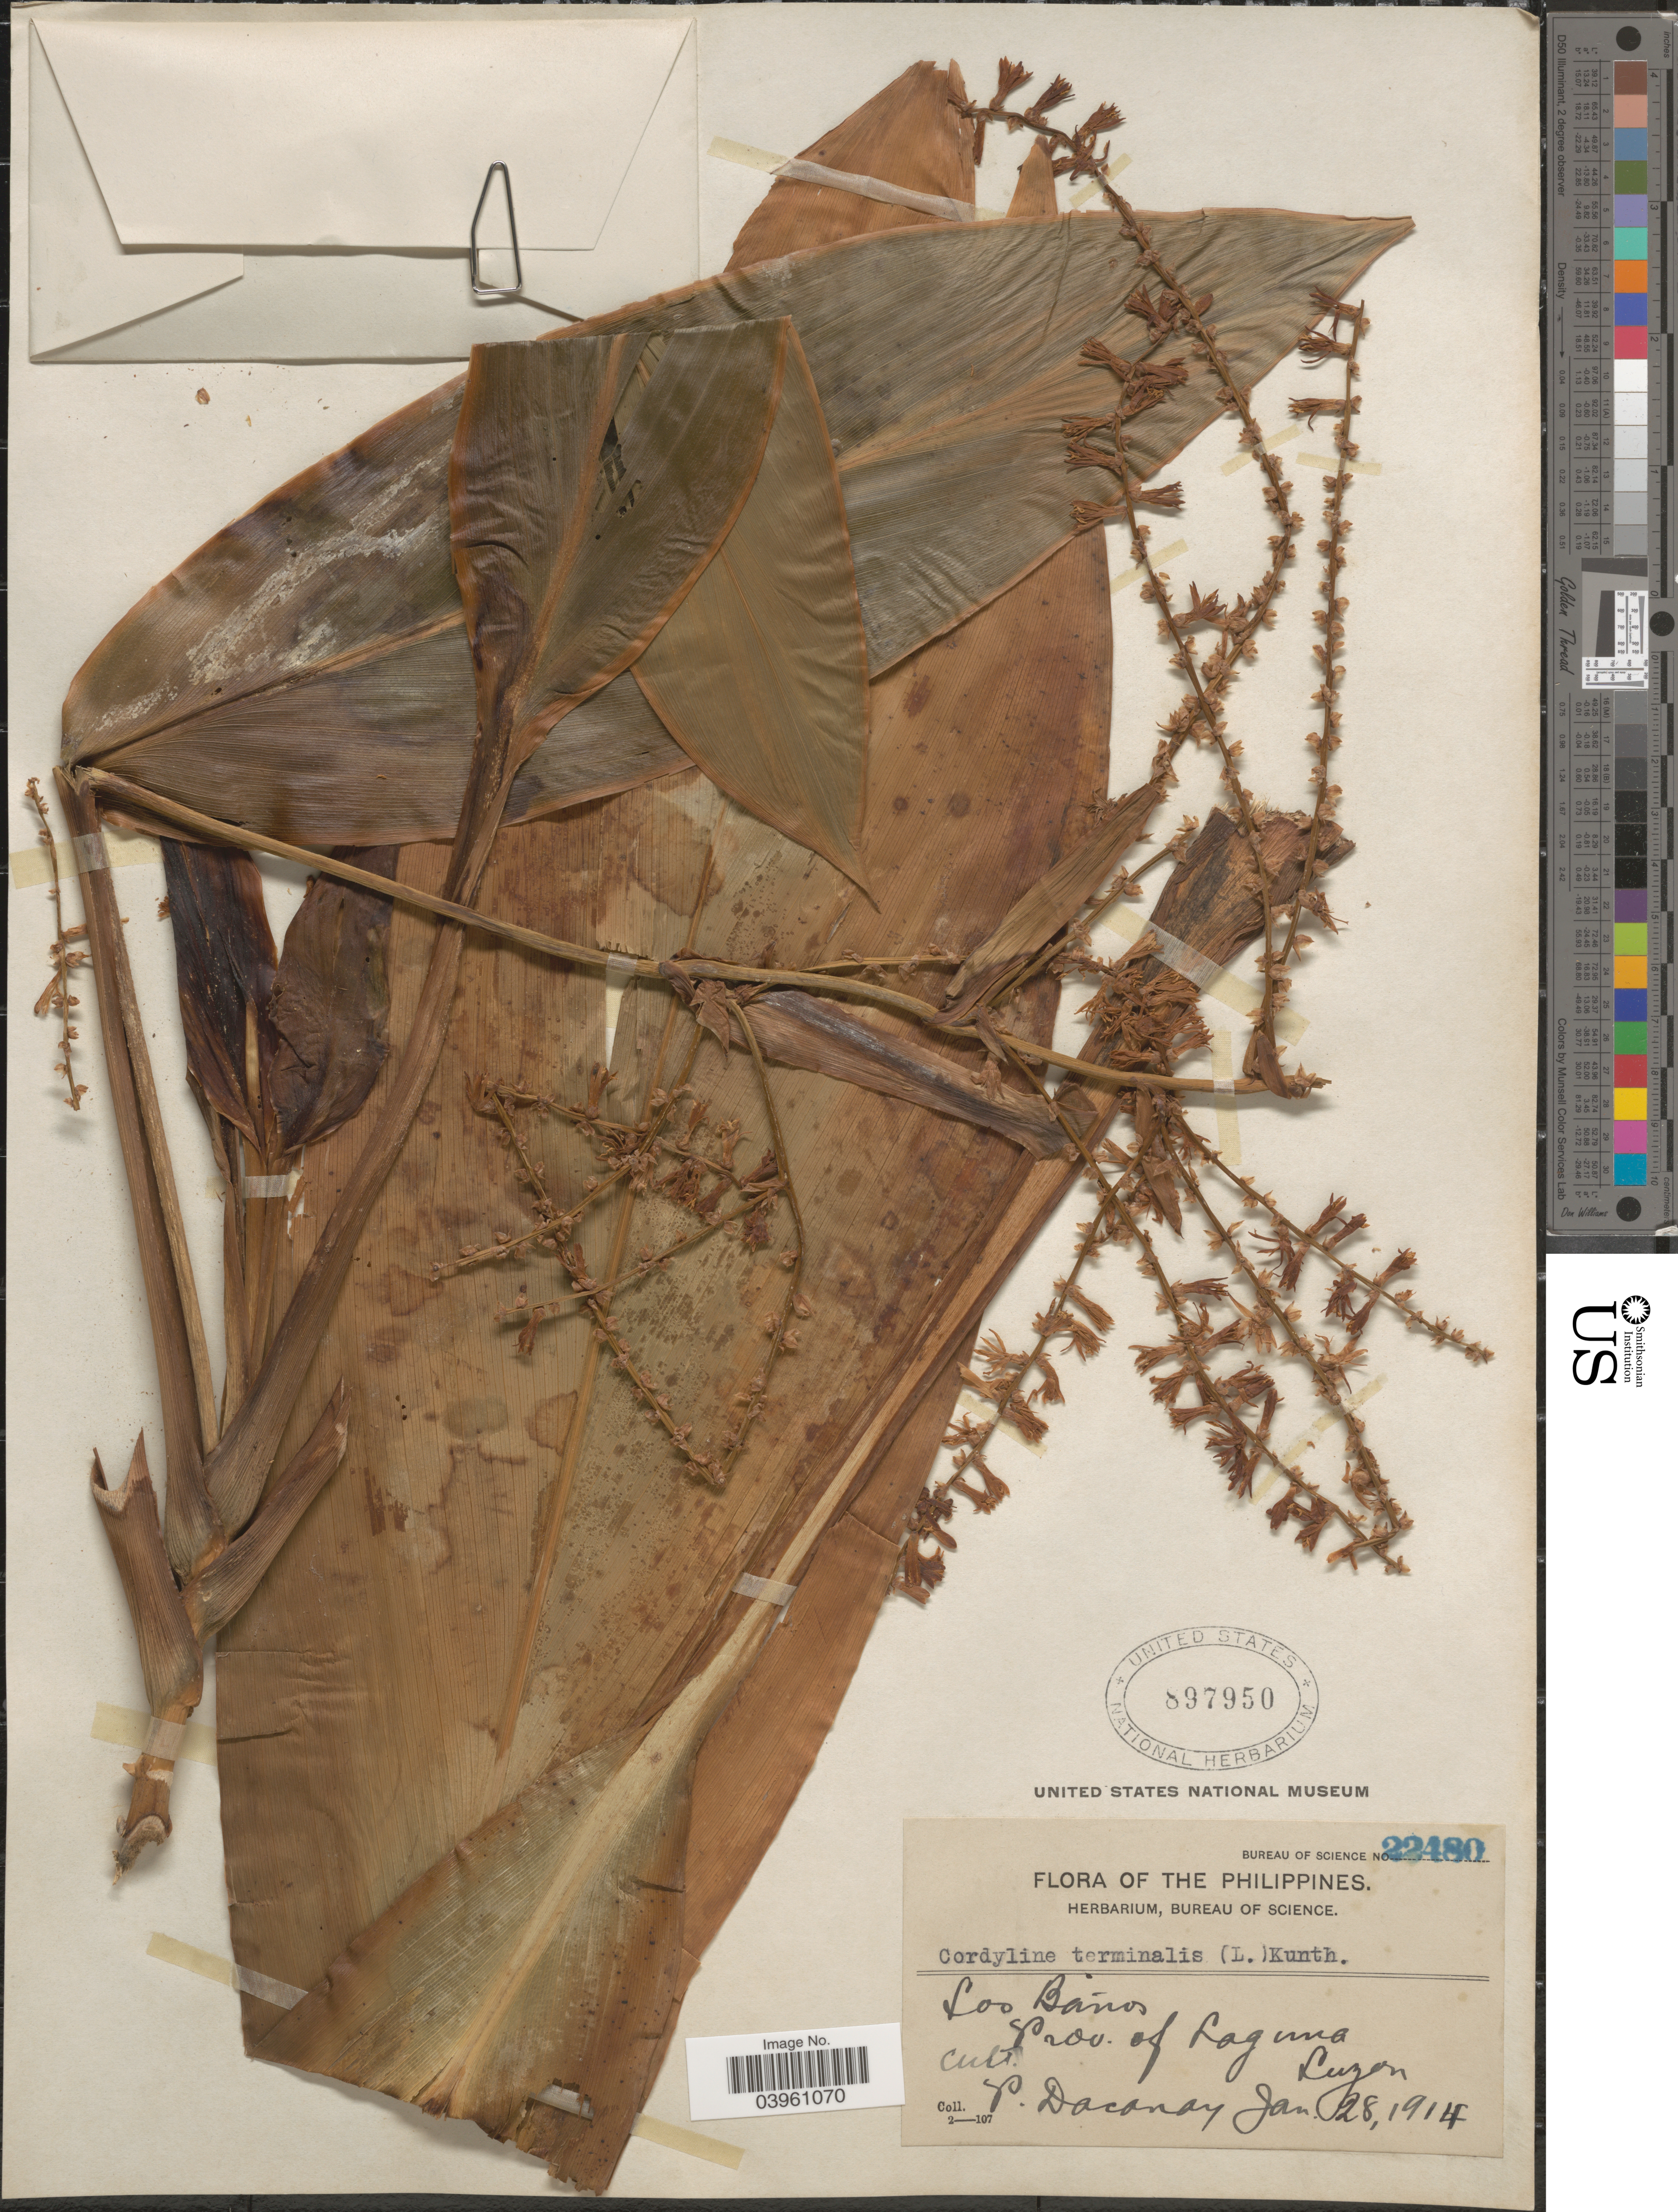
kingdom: Plantae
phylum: Tracheophyta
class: Liliopsida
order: Asparagales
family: Asparagaceae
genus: Taetsia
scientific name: Taetsia terminalis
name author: W. Wight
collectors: P. Daconay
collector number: Bureau of Science 22480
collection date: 1914-01-28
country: Philippines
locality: Los Baños. Prov. of Laguna. Luzon.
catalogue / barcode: US 897950